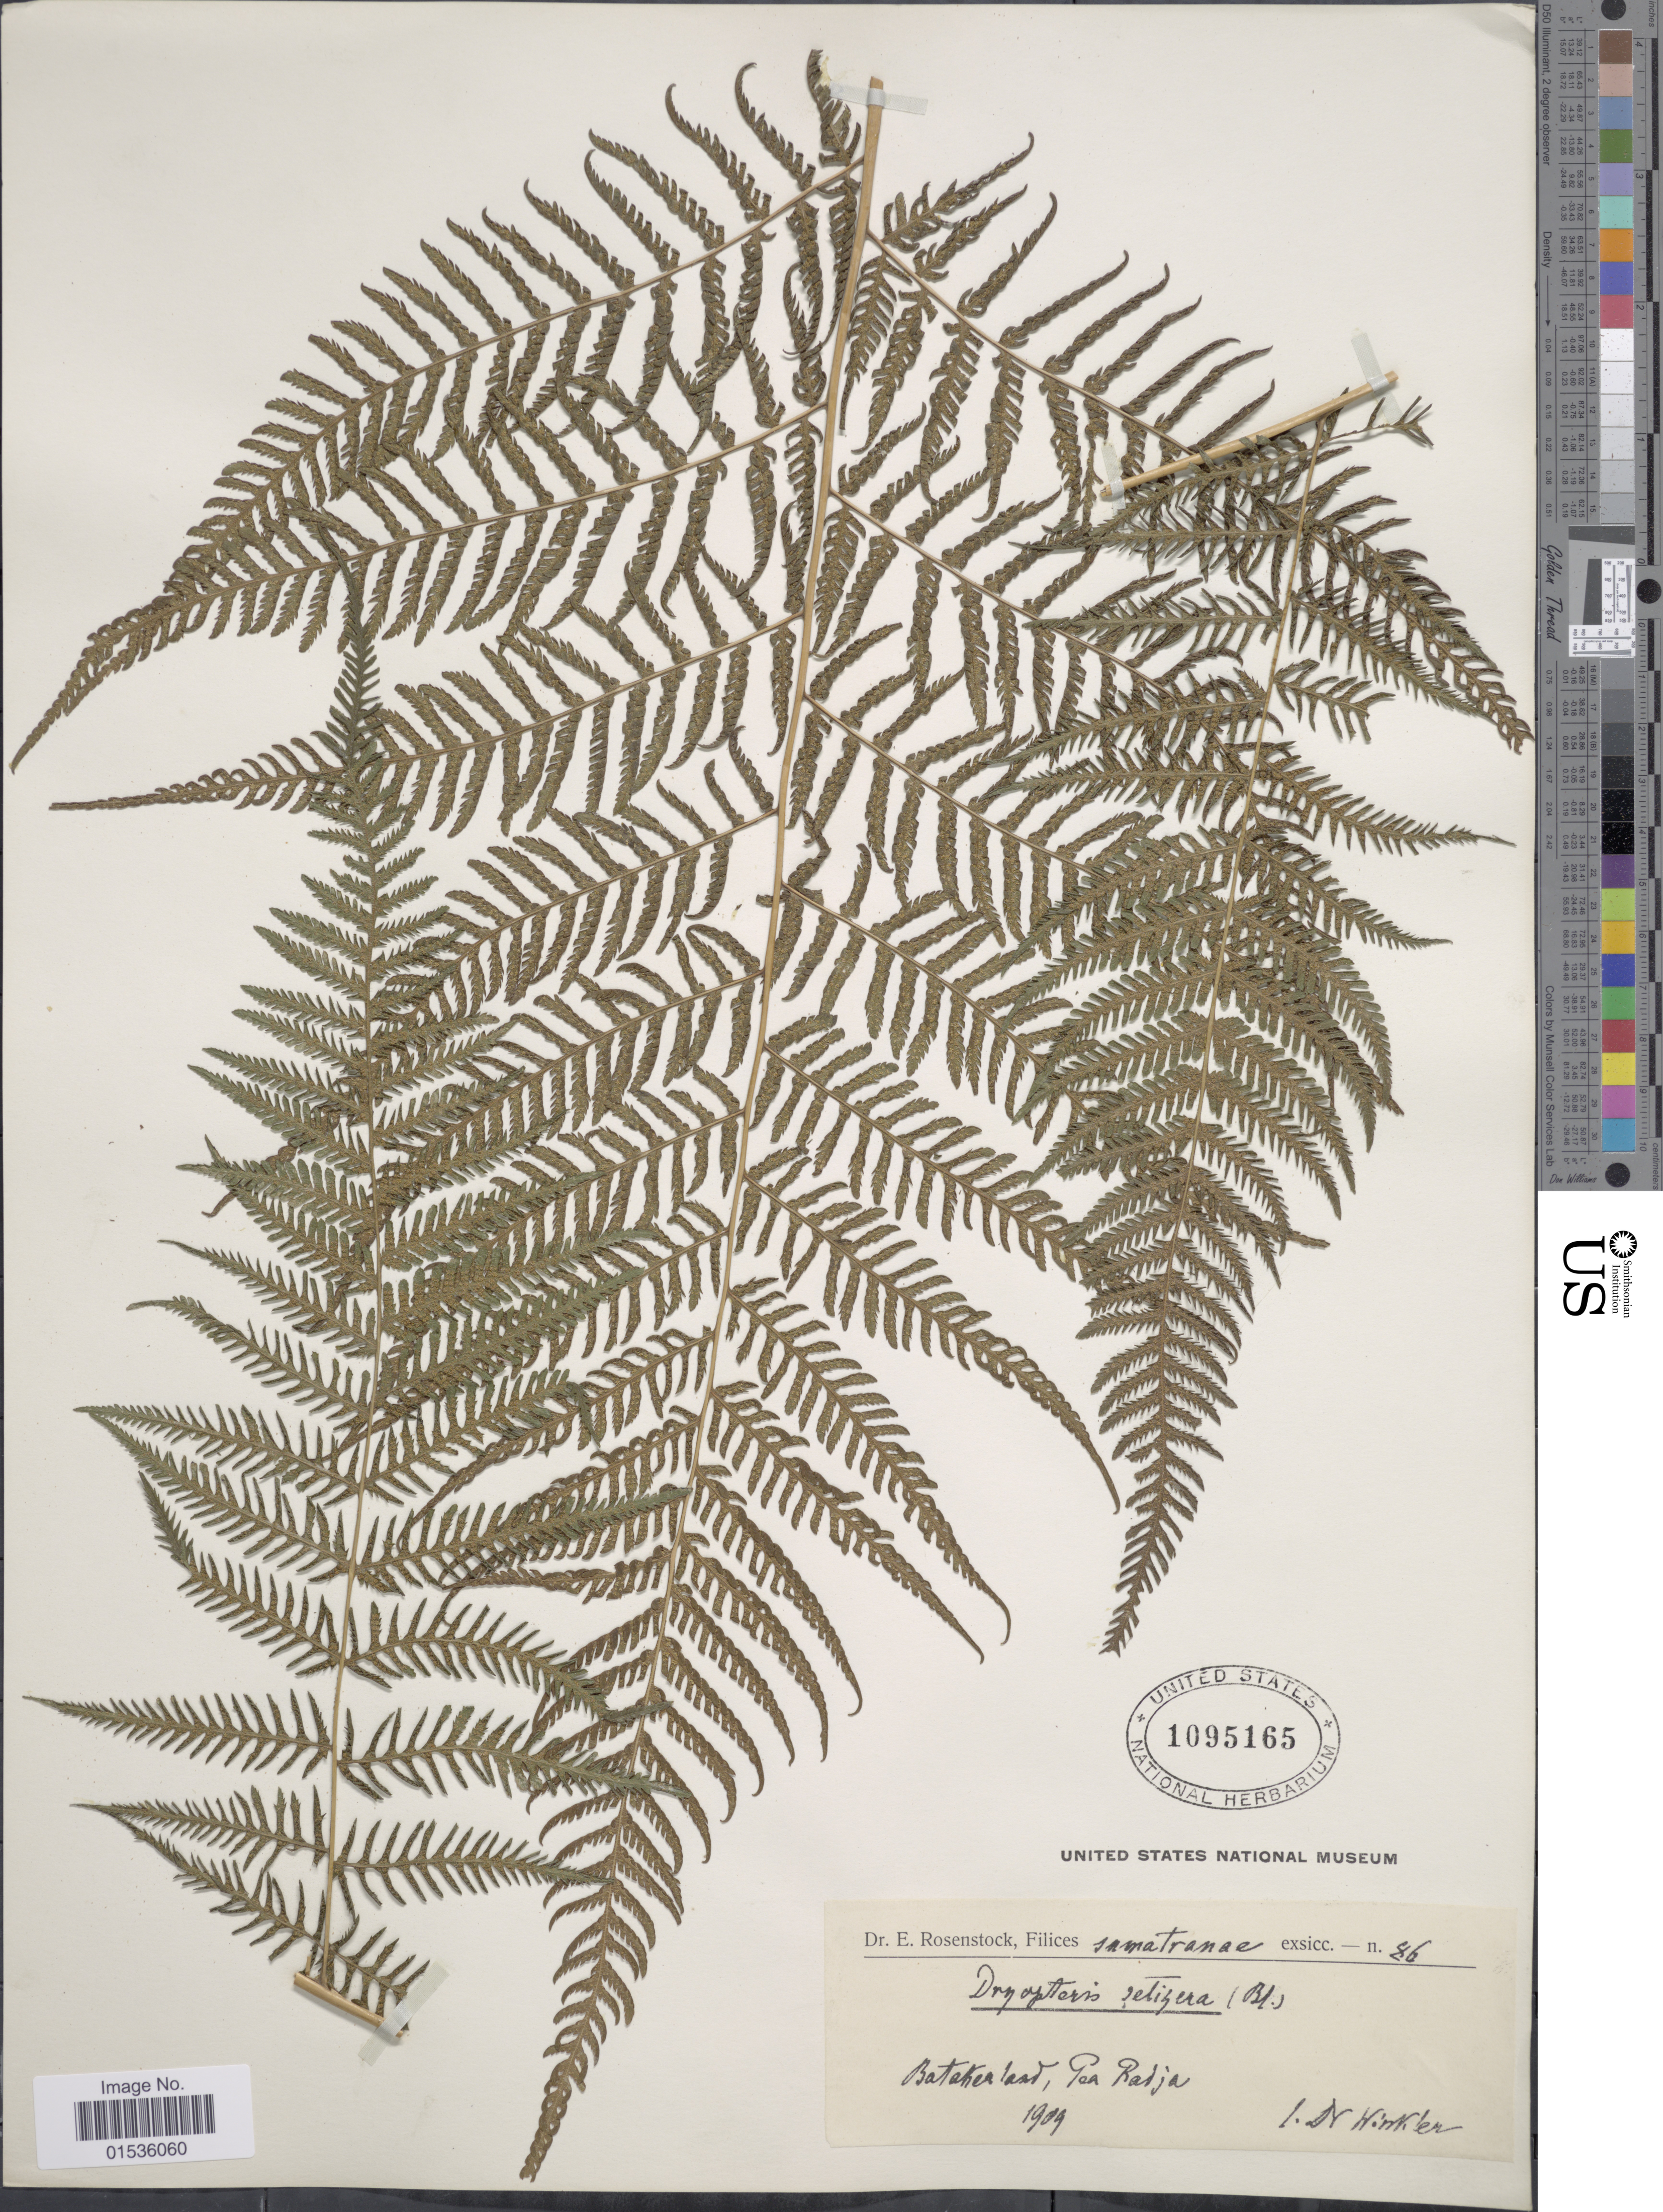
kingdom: Plantae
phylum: Tracheophyta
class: Polypodiopsida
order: Polypodiales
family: Thelypteridaceae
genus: Macrothelypteris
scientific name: Macrothelypteris torresiana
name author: (Gaudich.) Ching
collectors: -. Winkler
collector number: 86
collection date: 1909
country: Indonesia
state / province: Sumatra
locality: Sumatranae, Batakerland, Pea Radje.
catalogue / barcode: US 1095165